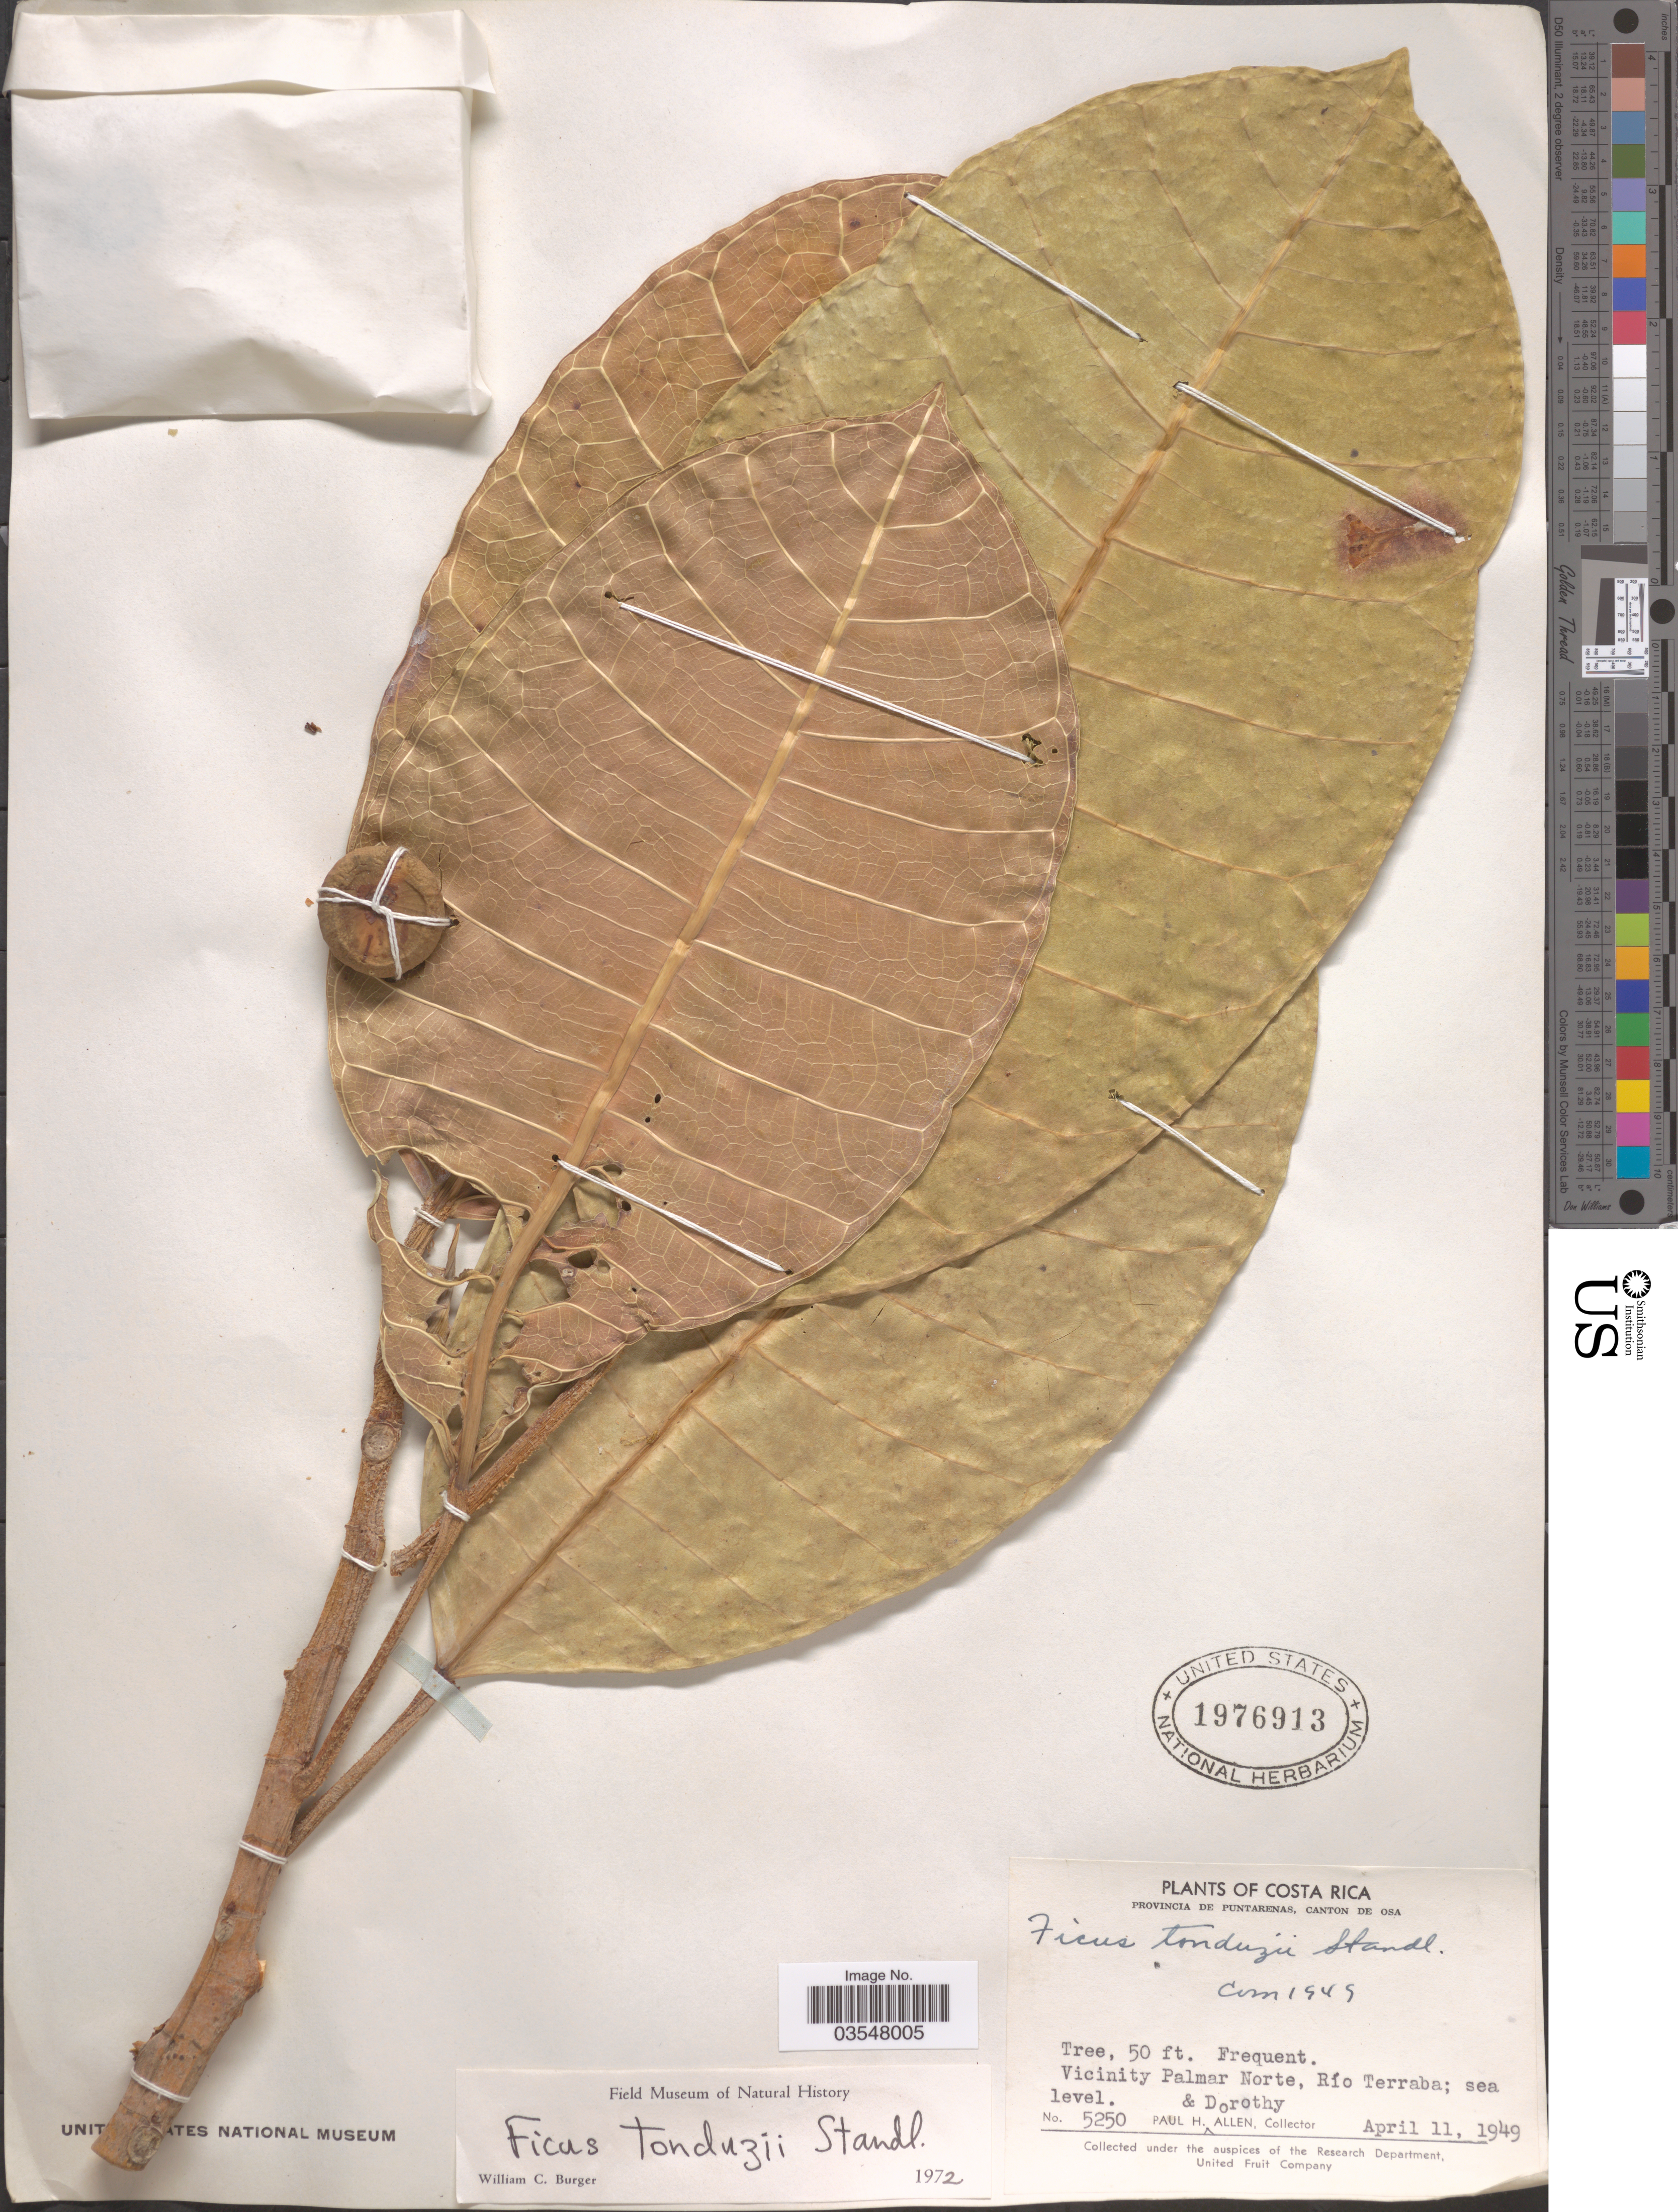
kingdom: Plantae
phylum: Tracheophyta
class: Magnoliopsida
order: Rosales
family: Moraceae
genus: Ficus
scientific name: Ficus tonduzii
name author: Standl.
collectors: P. H. Allen & D. O. Allen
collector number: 5250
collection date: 1949-04-11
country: Costa Rica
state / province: Puntarenas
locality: Canton de Osa. Vicinity Palmar Norte, Río Terraba.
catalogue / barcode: US 1976913